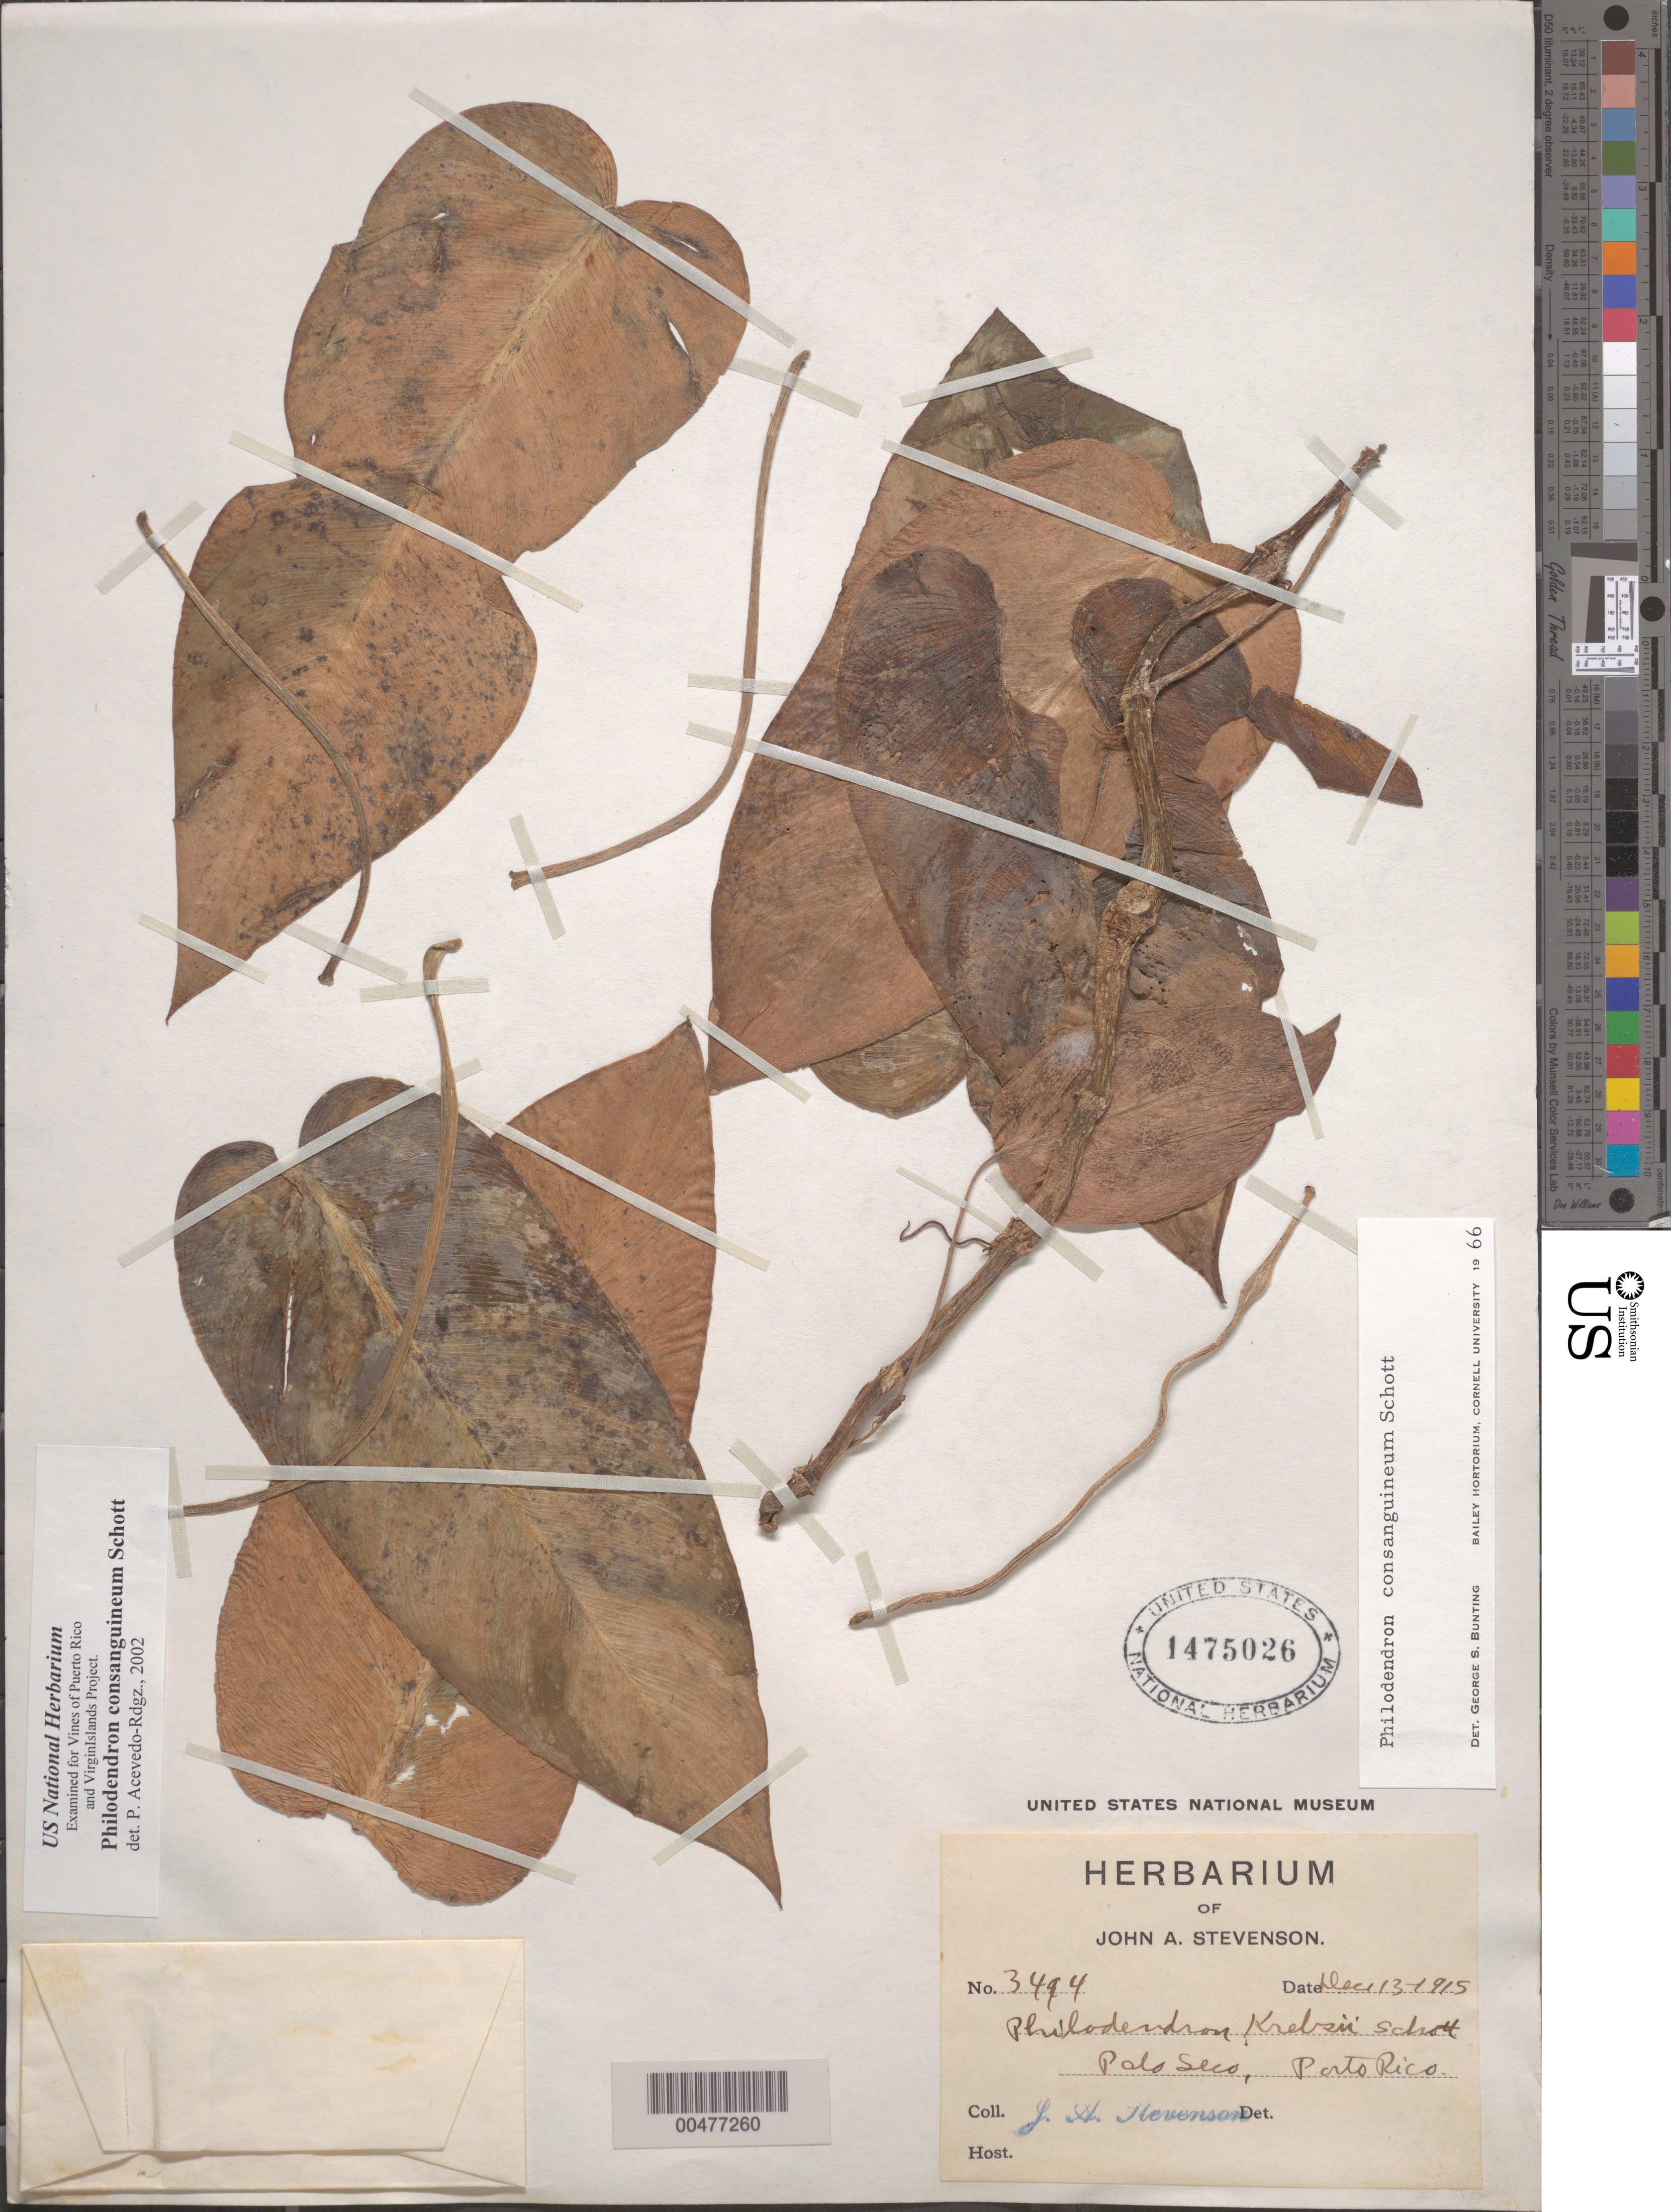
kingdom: Plantae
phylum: Tracheophyta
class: Liliopsida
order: Alismatales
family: Araceae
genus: Philodendron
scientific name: Philodendron consanguineum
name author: Schott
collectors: J. Stevenson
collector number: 3494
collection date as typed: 13 Dec 1915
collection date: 1915-12-13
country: Puerto Rico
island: Greater Antilles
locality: Palo Seco.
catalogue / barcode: US 1475026